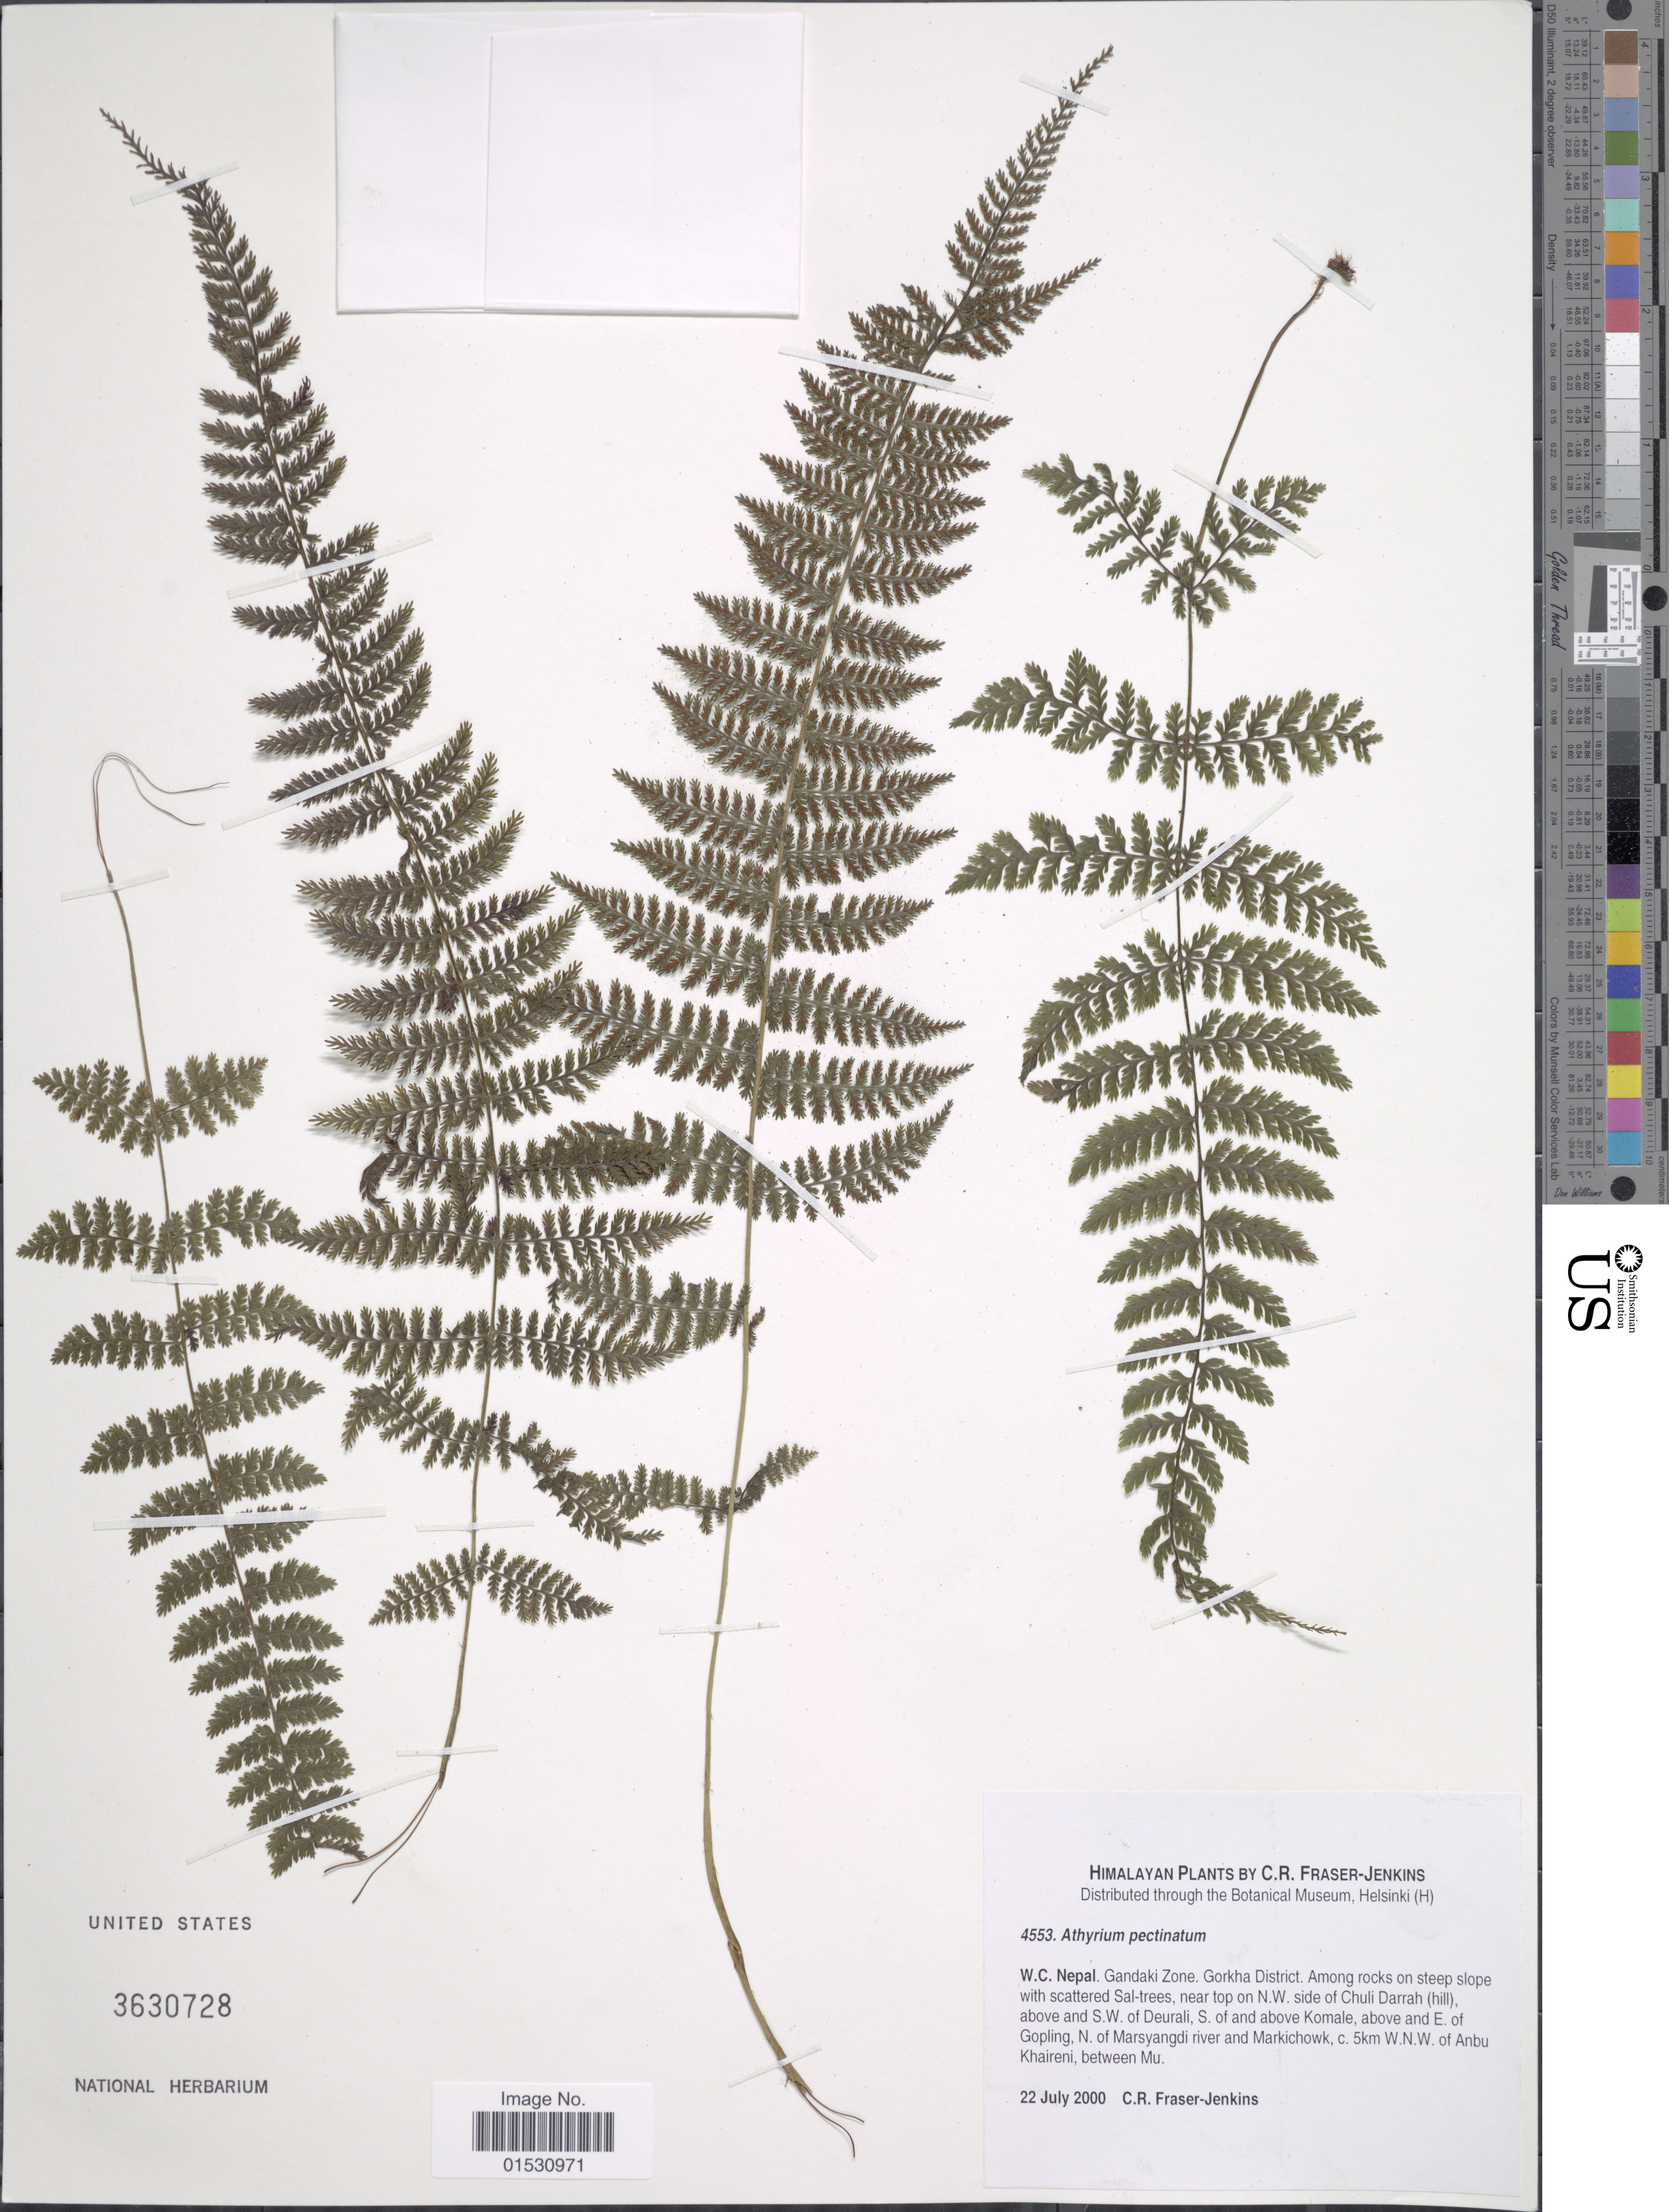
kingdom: Plantae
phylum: Tracheophyta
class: Polypodiopsida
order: Polypodiales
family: Athyriaceae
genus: Athyrium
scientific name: Athyrium pectinatum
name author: (Wall. ex C. Hope) C. Presl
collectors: C. R. Fraser-Jenkins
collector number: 4553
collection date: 2000-07-22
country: Nepal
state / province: Gandaki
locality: Himalayan. W.C. Nepal. Gandaki Zone. Gorkha District. Among rocks on steep slope with scattered Sal-trees, near top of N.W. side of Chuli Darrah (hill), above and S.W. of Deurali, S. of and above Komale, above and E. of Gopling, N. of Marsyangdi river and Markichowk, c. 5km W.N.W. of Anbu Khaireni, between Mu. Himalayan.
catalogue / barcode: US 3630728